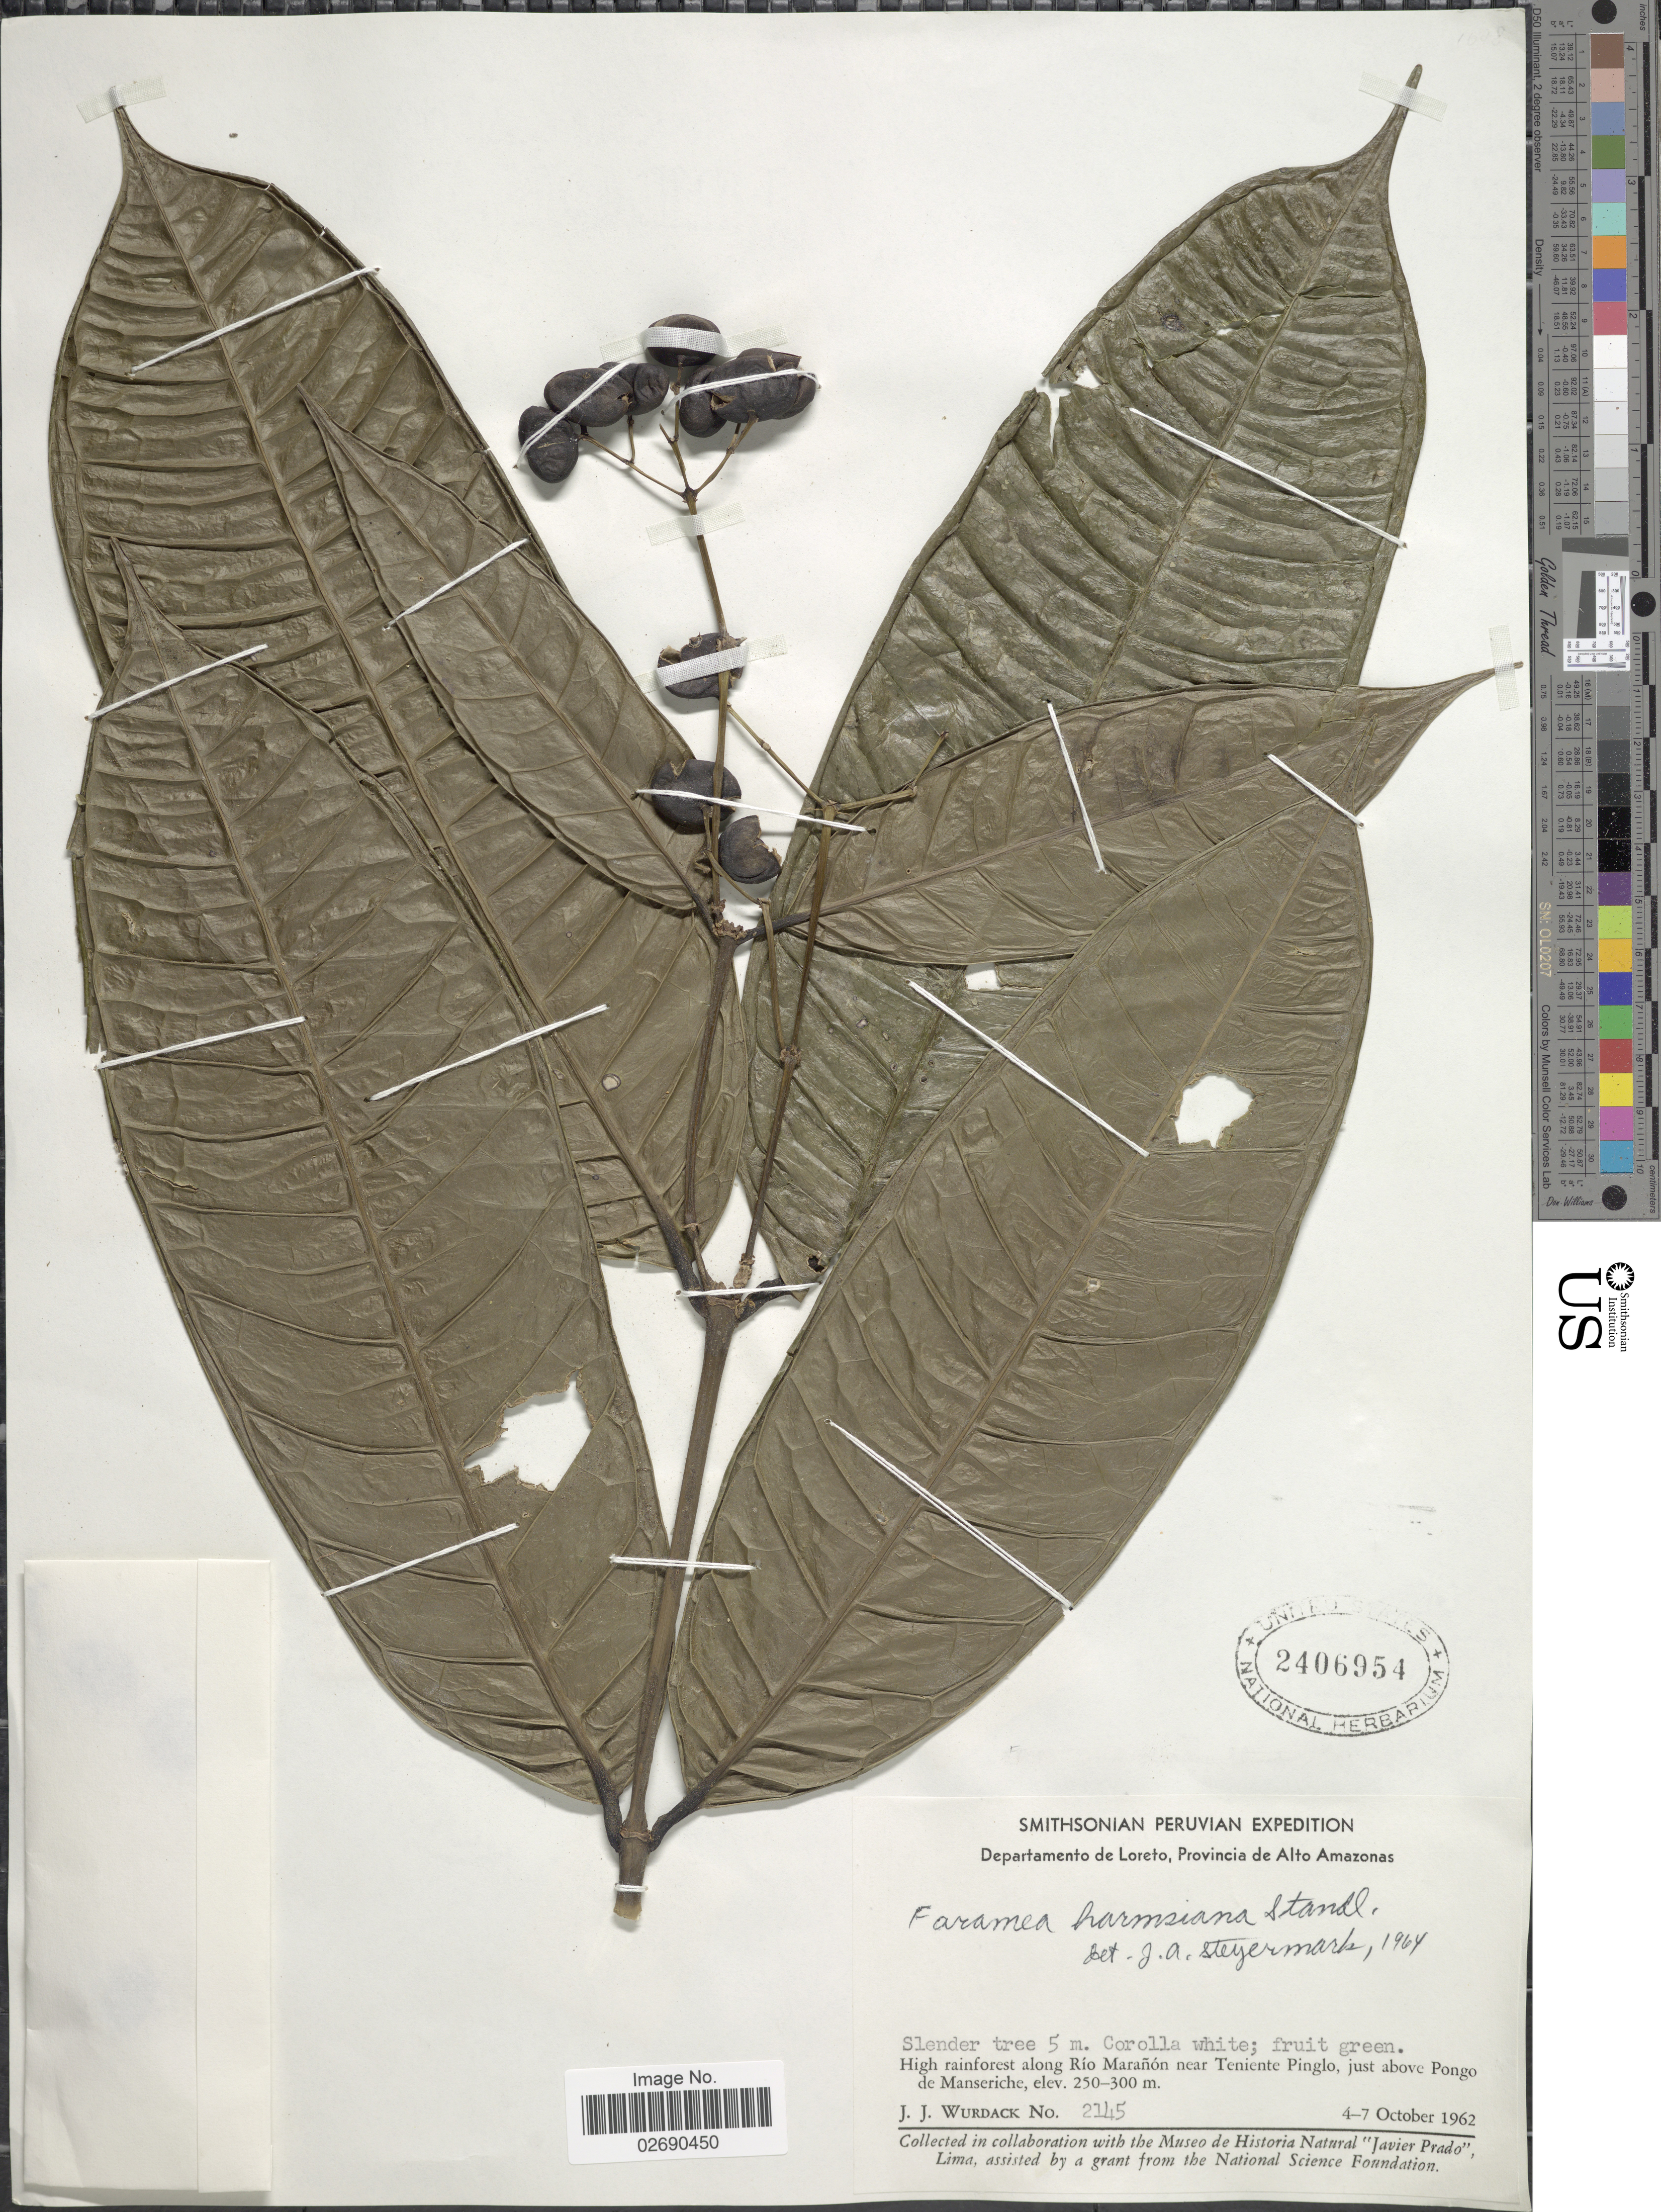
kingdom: Plantae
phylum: Tracheophyta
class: Magnoliopsida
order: Gentianales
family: Rubiaceae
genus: Faramea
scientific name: Faramea harmsiana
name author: Standl.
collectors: J. J. Wurdack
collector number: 2145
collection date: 1962-10-04/1962-10-07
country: Peru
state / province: Loreto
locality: Departamento de Loreto, Provincia de Alto Amazonas, High rainforest along Río Marañón near Teniente Pinglo, just above Pongo de Manseriche.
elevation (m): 250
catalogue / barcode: US 2406954